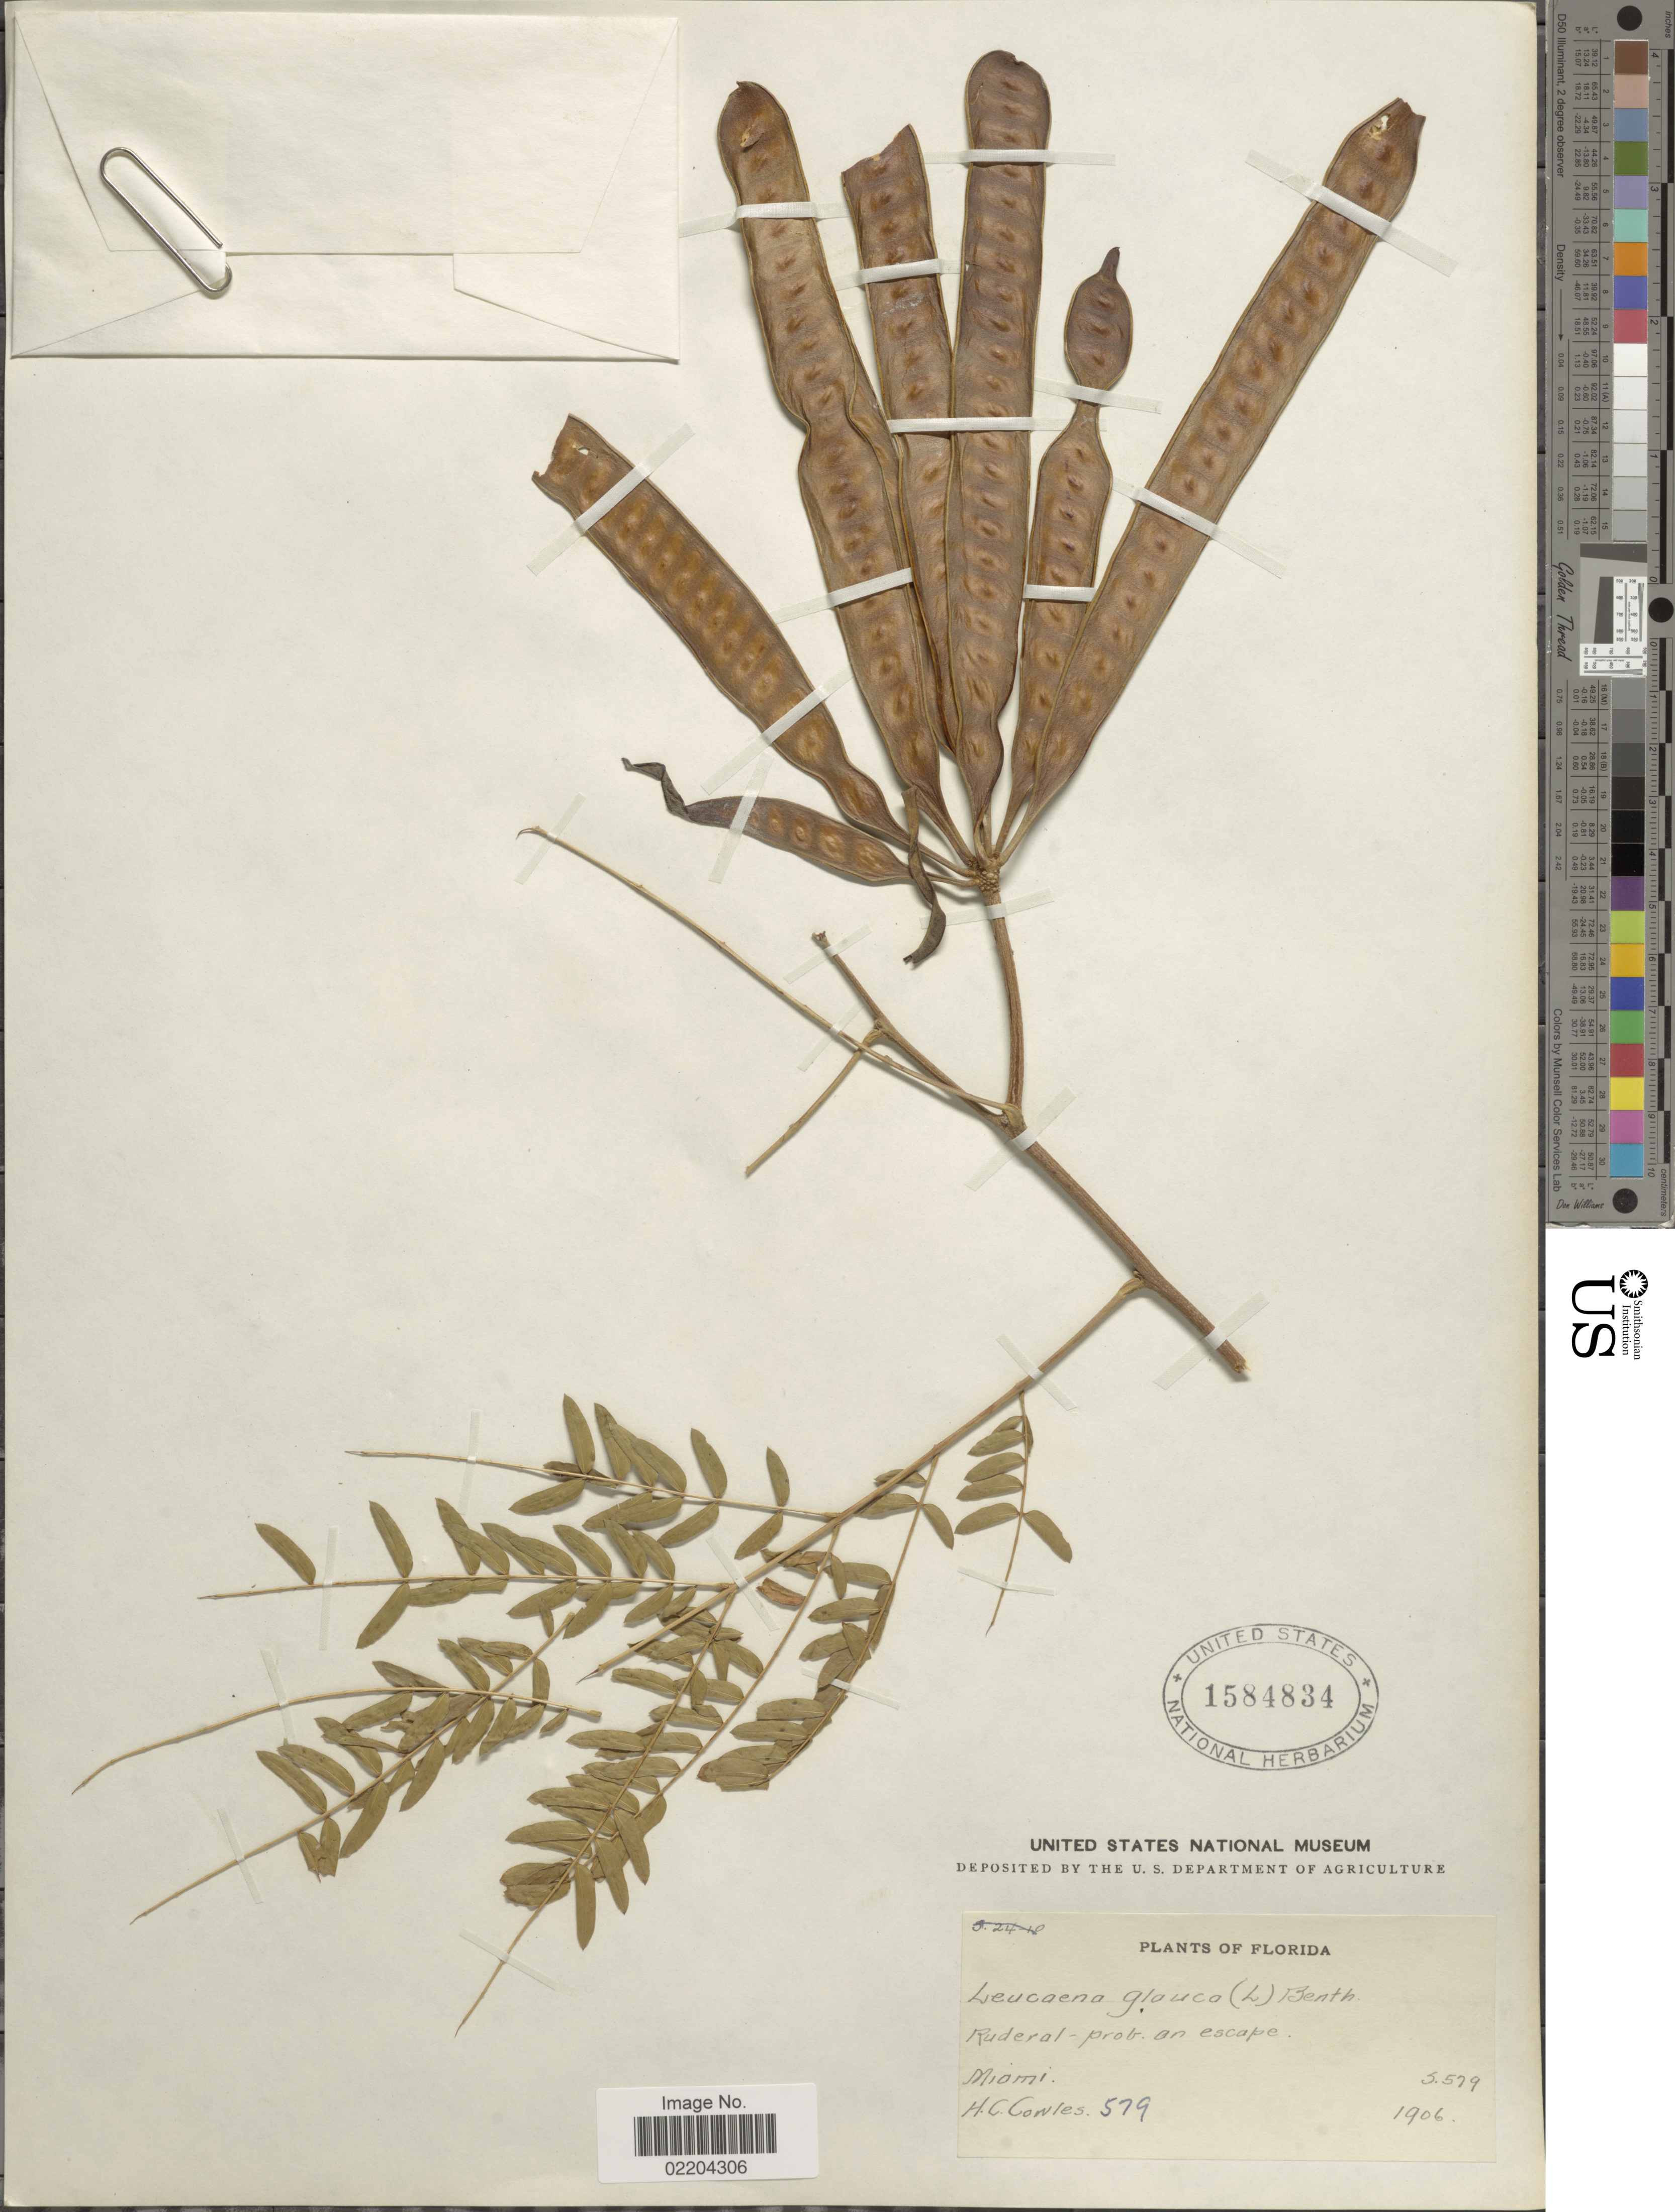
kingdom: Plantae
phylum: Tracheophyta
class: Magnoliopsida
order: Fabales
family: Fabaceae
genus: Leucaena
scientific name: Leucaena glauca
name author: (L.) Benth.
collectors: H. Cowles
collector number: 579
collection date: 1906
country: United States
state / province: Florida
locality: Miami, Florida.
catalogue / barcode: US 1584834